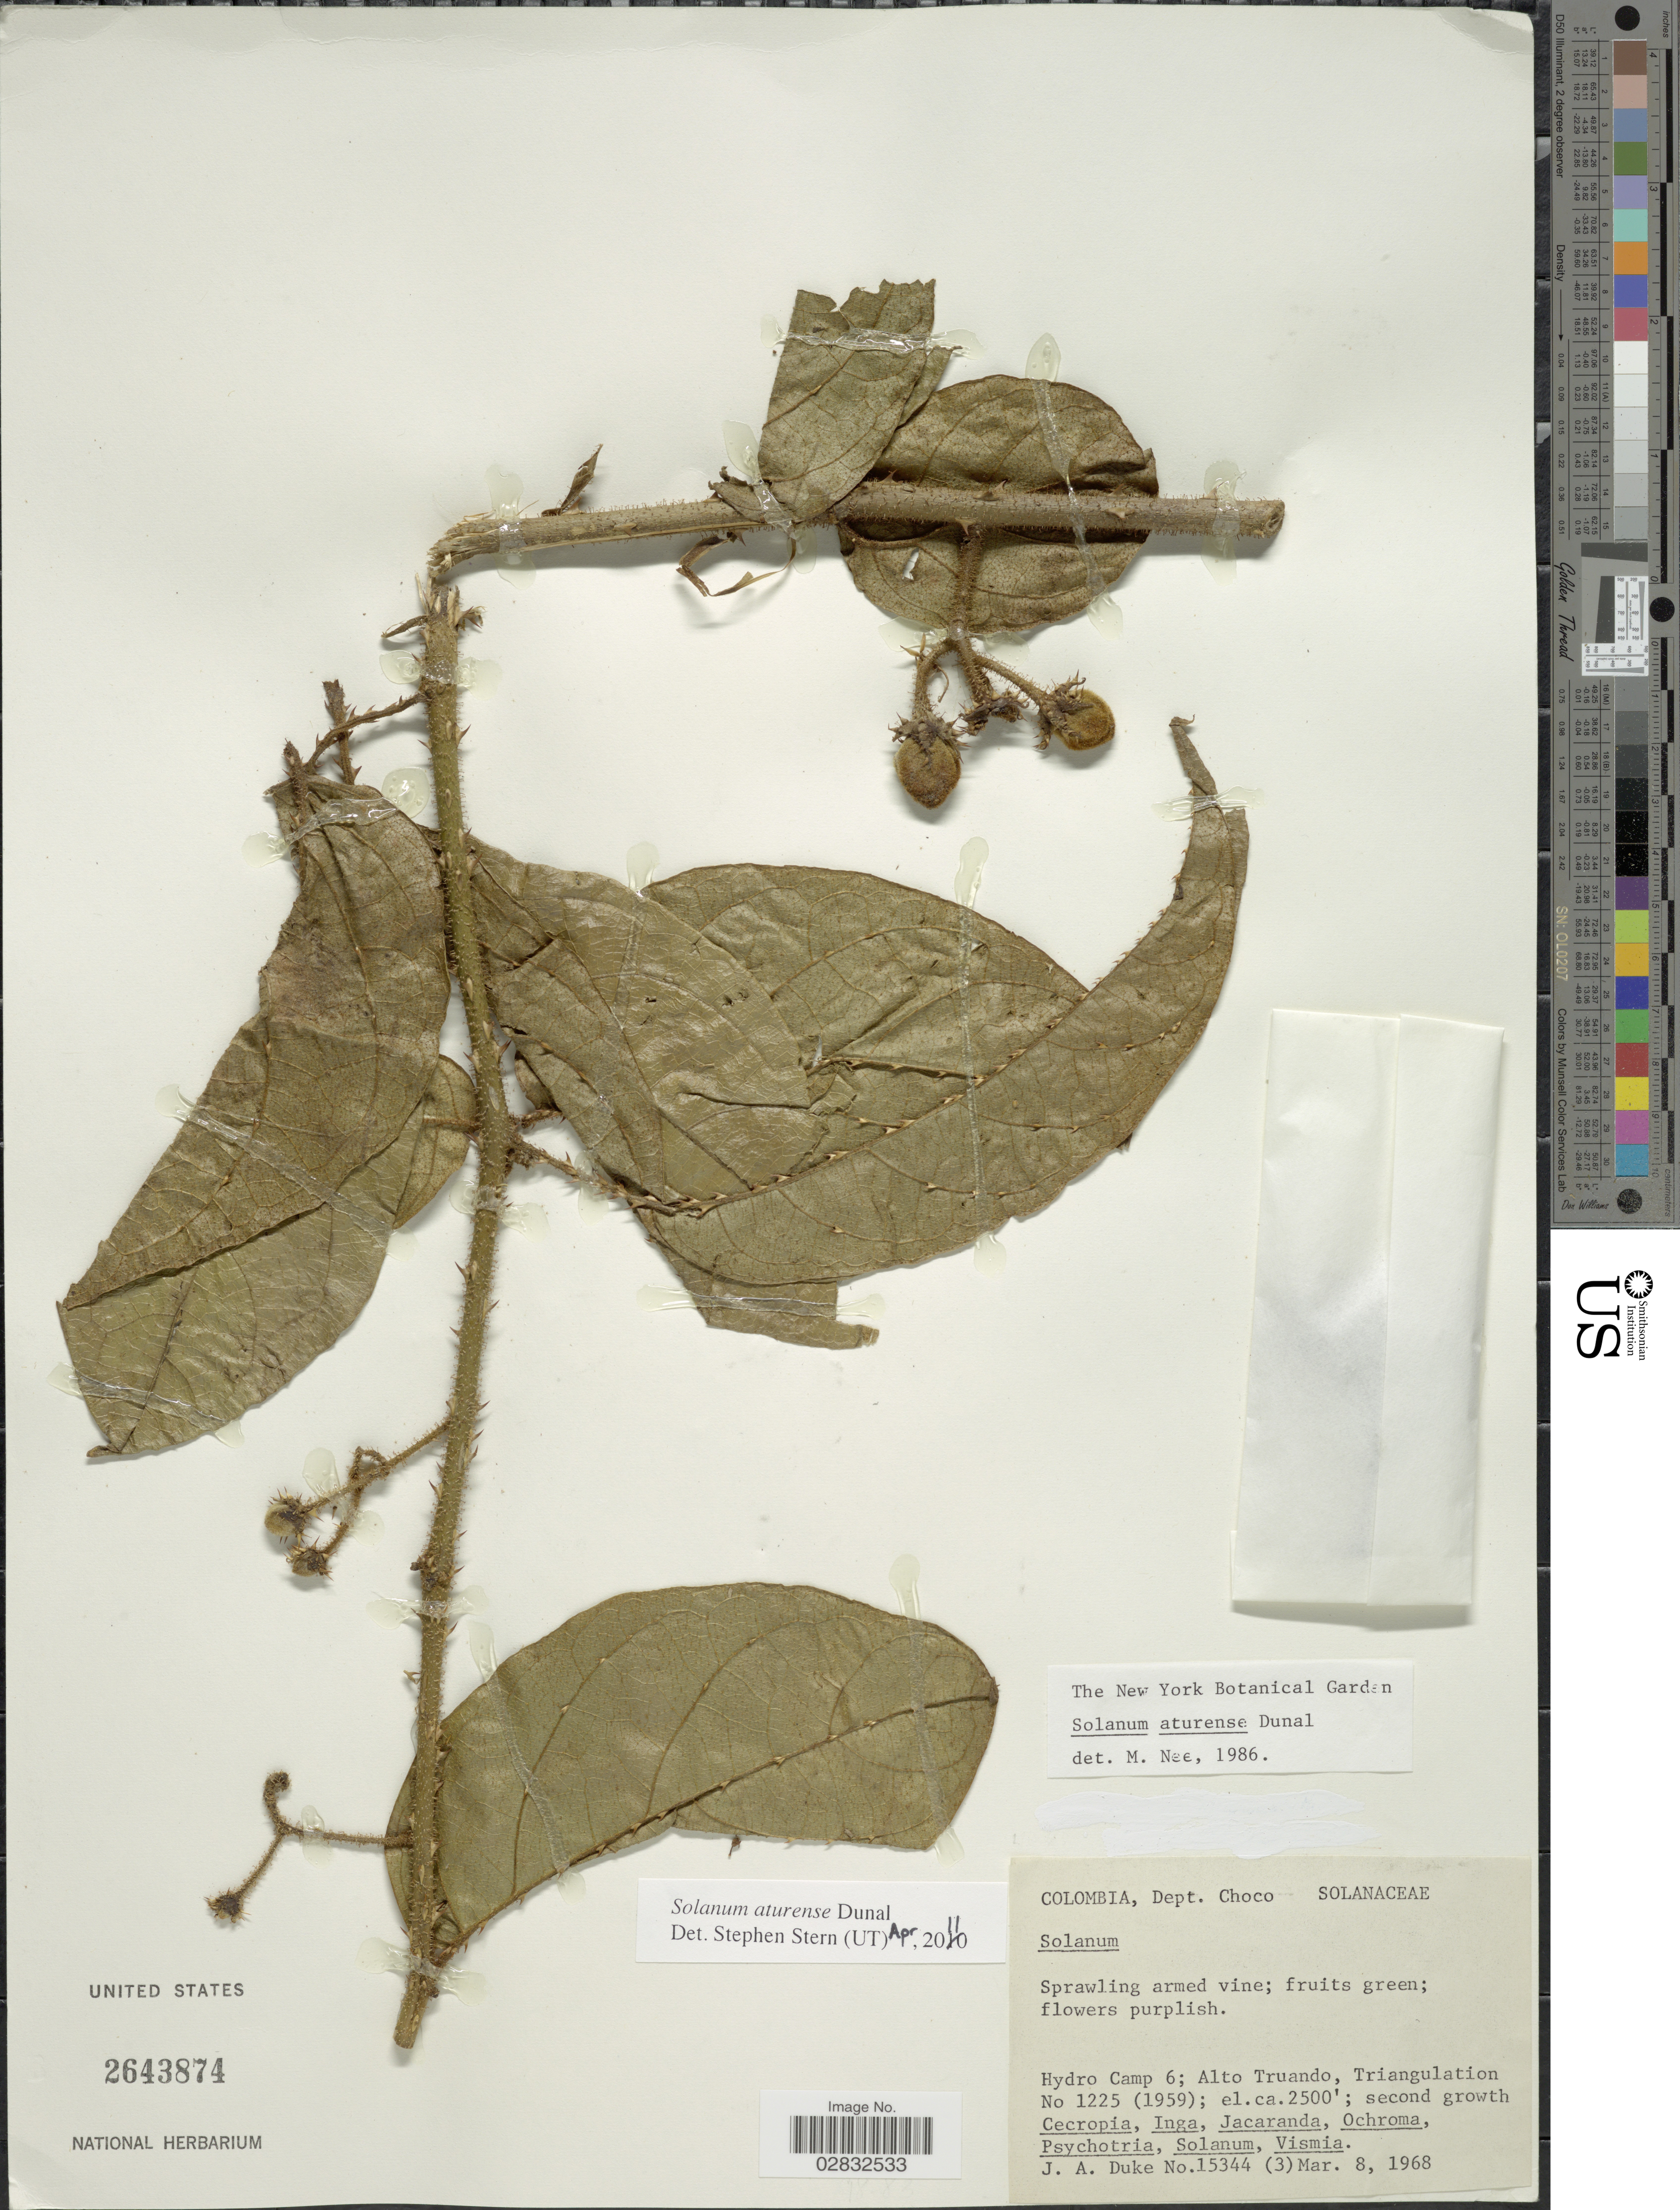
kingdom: Plantae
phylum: Tracheophyta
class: Magnoliopsida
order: Solanales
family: Solanaceae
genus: Solanum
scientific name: Solanum aturense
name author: Dunal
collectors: J. A. Duke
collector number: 15344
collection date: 1968-03-08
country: Colombia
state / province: Chocó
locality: Dept. Choco, Hydro Camp 6, Alto Truando, Triangulation.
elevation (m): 762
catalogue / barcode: US 2643874